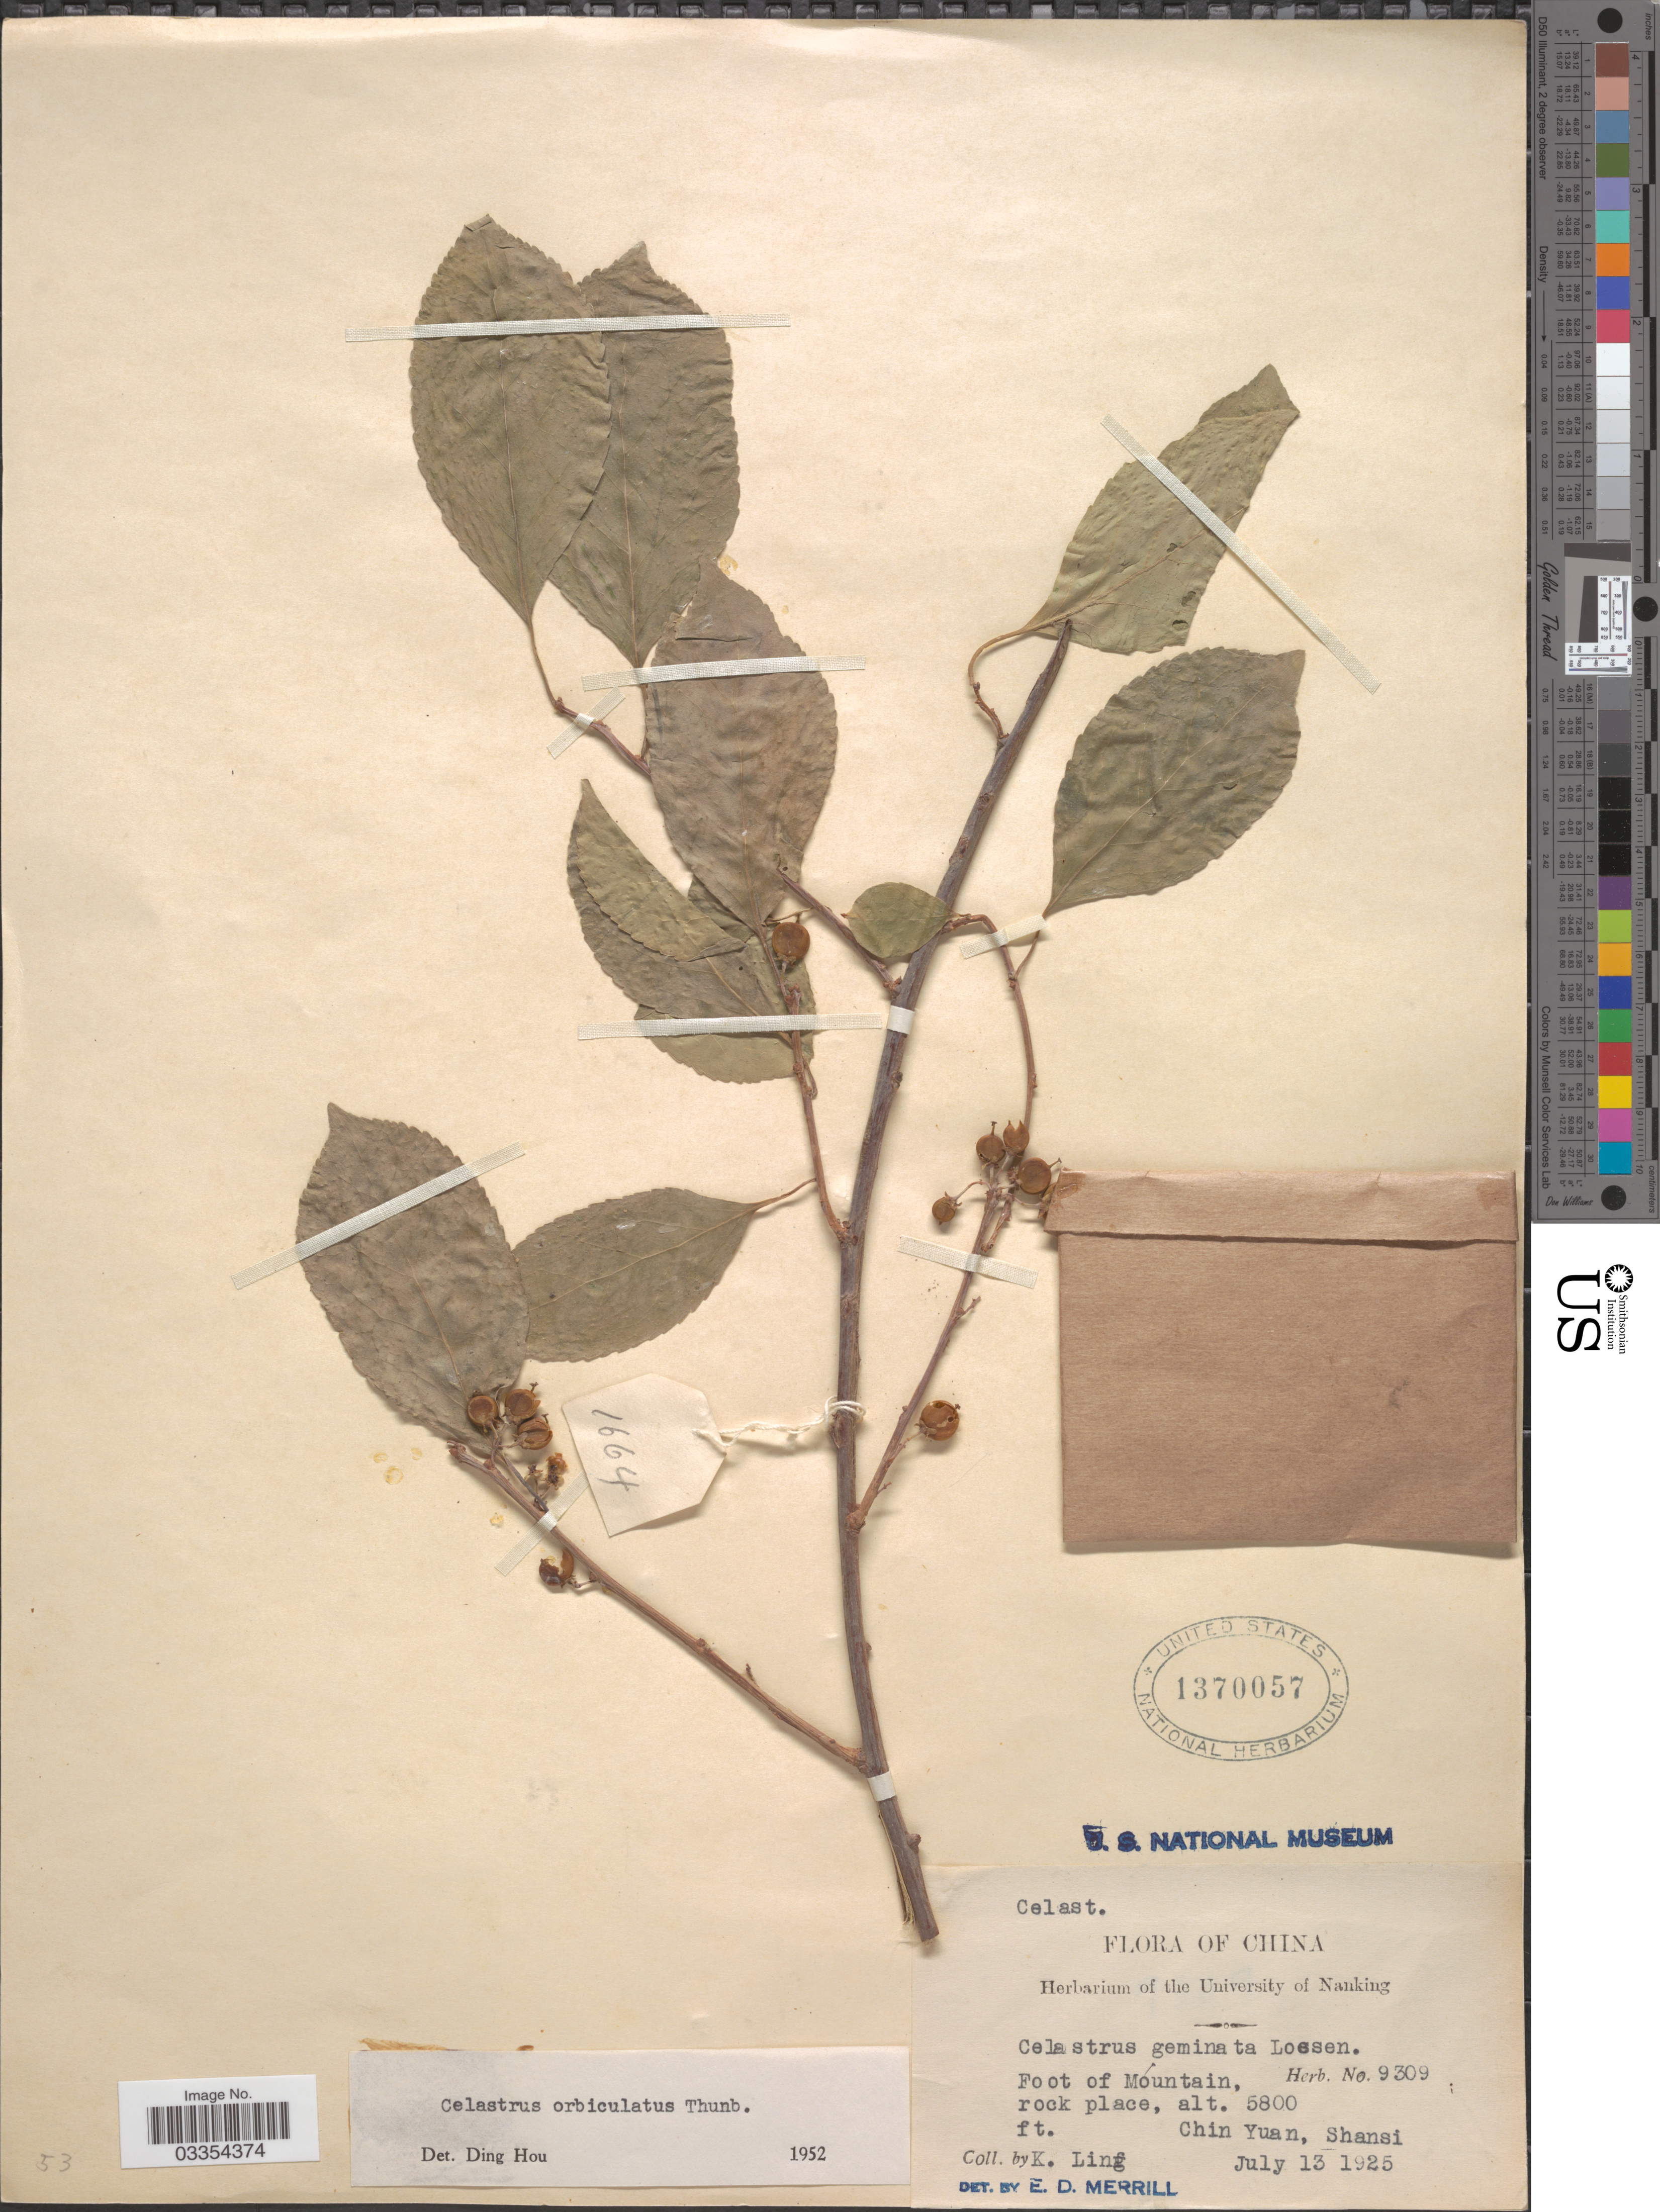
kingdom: Plantae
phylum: Tracheophyta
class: Magnoliopsida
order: Celastrales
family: Celastraceae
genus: Celastrus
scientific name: Celastrus orbiculatus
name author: Thunb.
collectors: K. Ling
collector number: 9309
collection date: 1925-07-13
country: China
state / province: Shanxi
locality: Foor of Mountain, rock place. Chin Yuan, Shansi.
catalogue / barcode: US 1370057